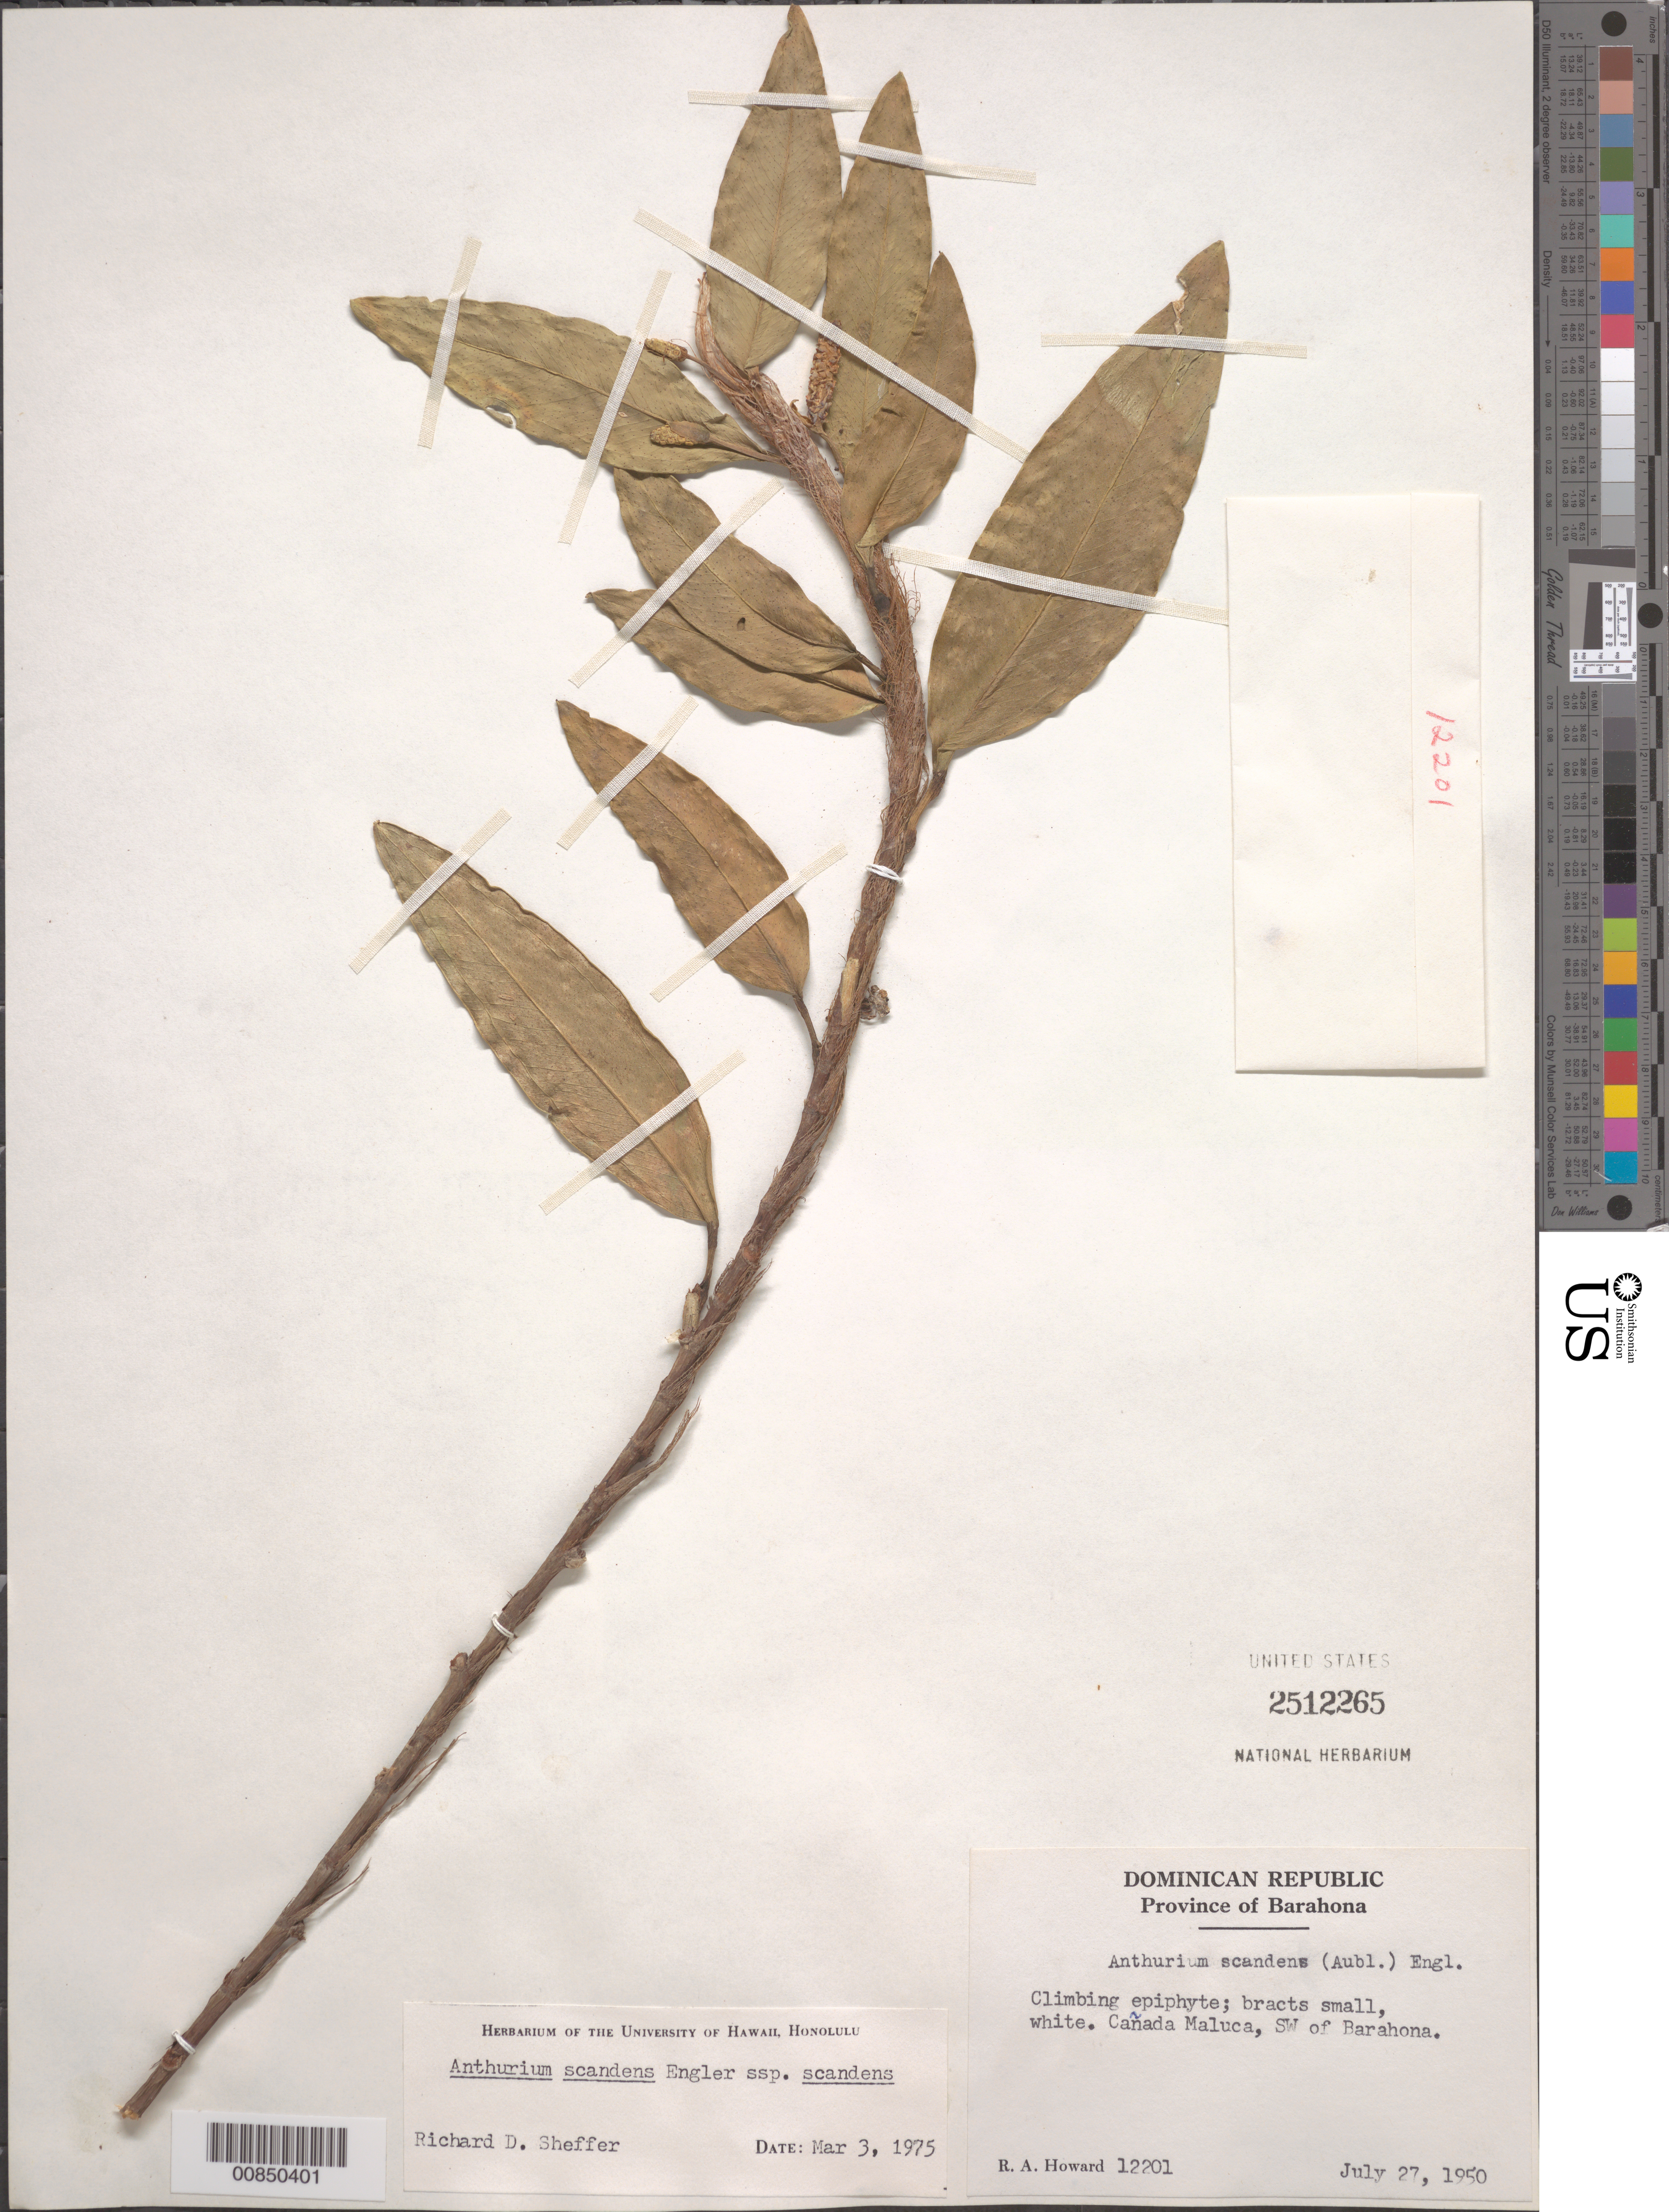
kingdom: Plantae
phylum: Tracheophyta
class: Liliopsida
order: Alismatales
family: Araceae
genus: Anthurium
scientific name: Anthurium scandens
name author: (Aubl.) Engl.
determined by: Sheffer, R. D.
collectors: R. A. Howard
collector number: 12201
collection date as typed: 27 Jul 1950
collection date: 1950-07-27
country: Dominican Republic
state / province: Barahona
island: Hispaniola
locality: Cañada Maluca, SW of Barahona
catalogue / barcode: US 2512265